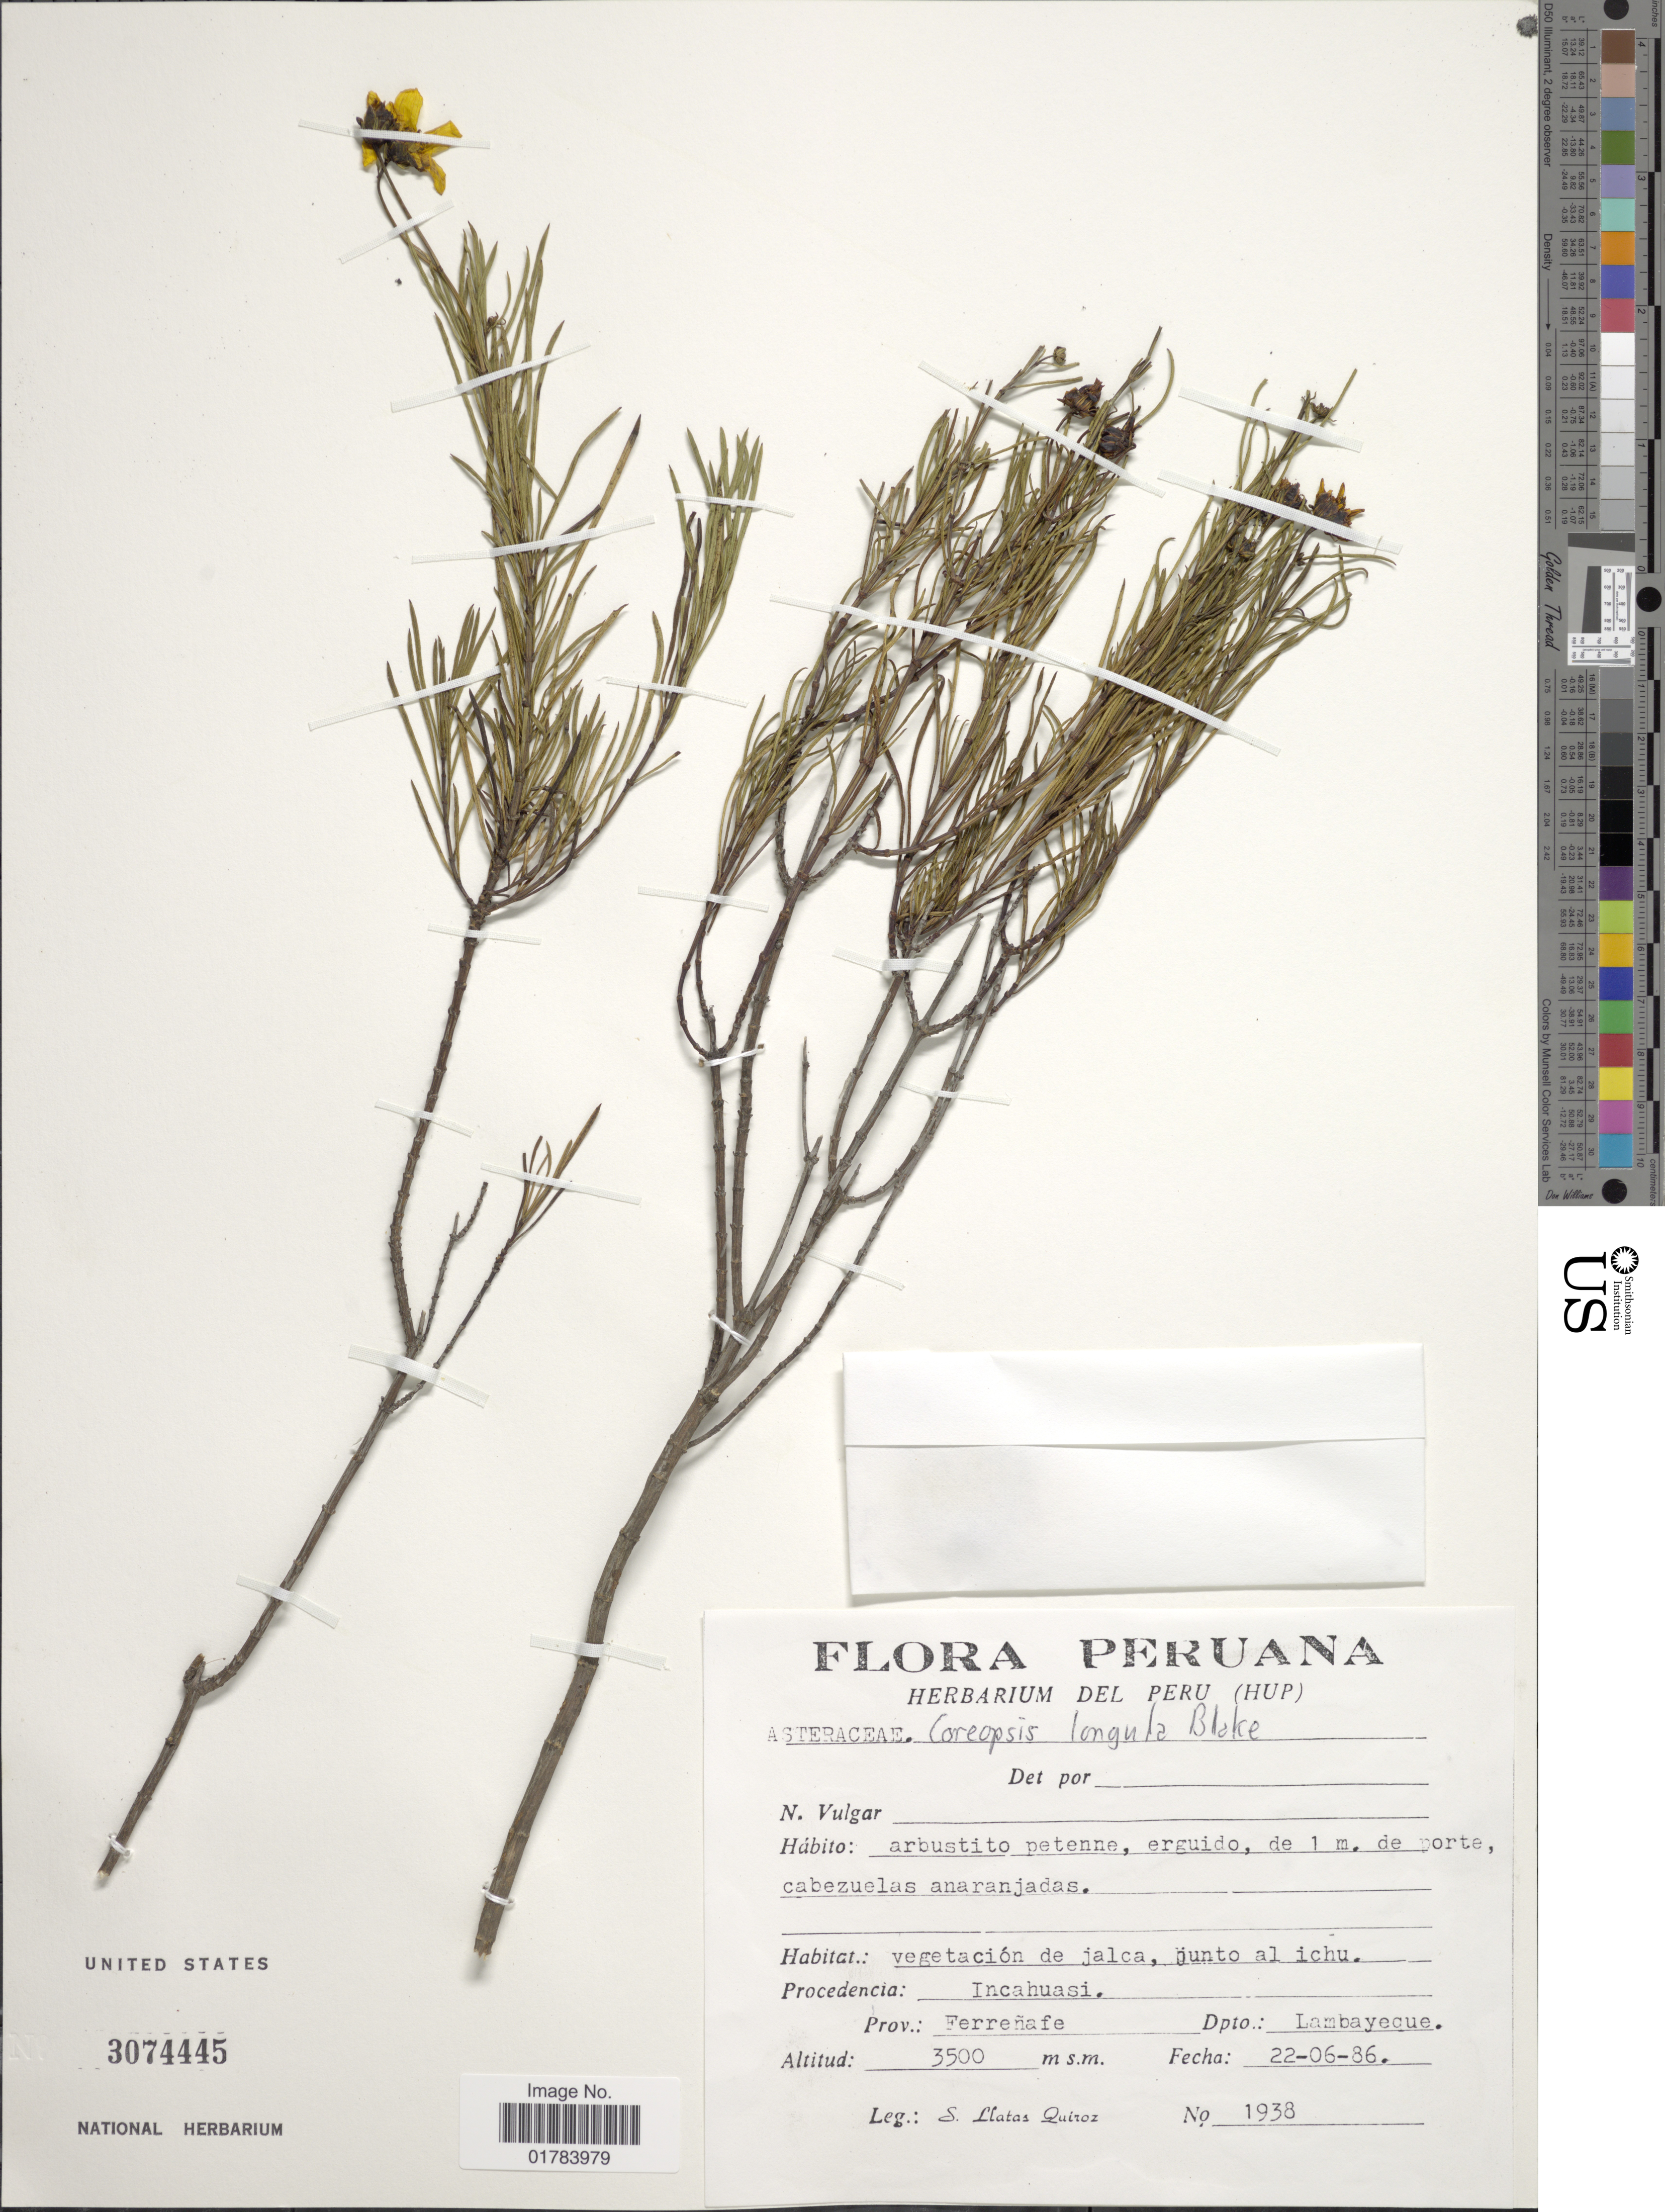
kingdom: Plantae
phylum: Tracheophyta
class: Magnoliopsida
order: Asterales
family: Asteraceae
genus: Coreopsis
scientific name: Coreopsis venusta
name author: Kunth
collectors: S. L. Quiroz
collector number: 1938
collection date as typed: Transcribed d/m/y: 22/6/86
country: Peru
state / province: Lambayeque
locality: Procedencia: Incahuasi, Prov.: Ferrenafe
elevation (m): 3500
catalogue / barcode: US 3074445